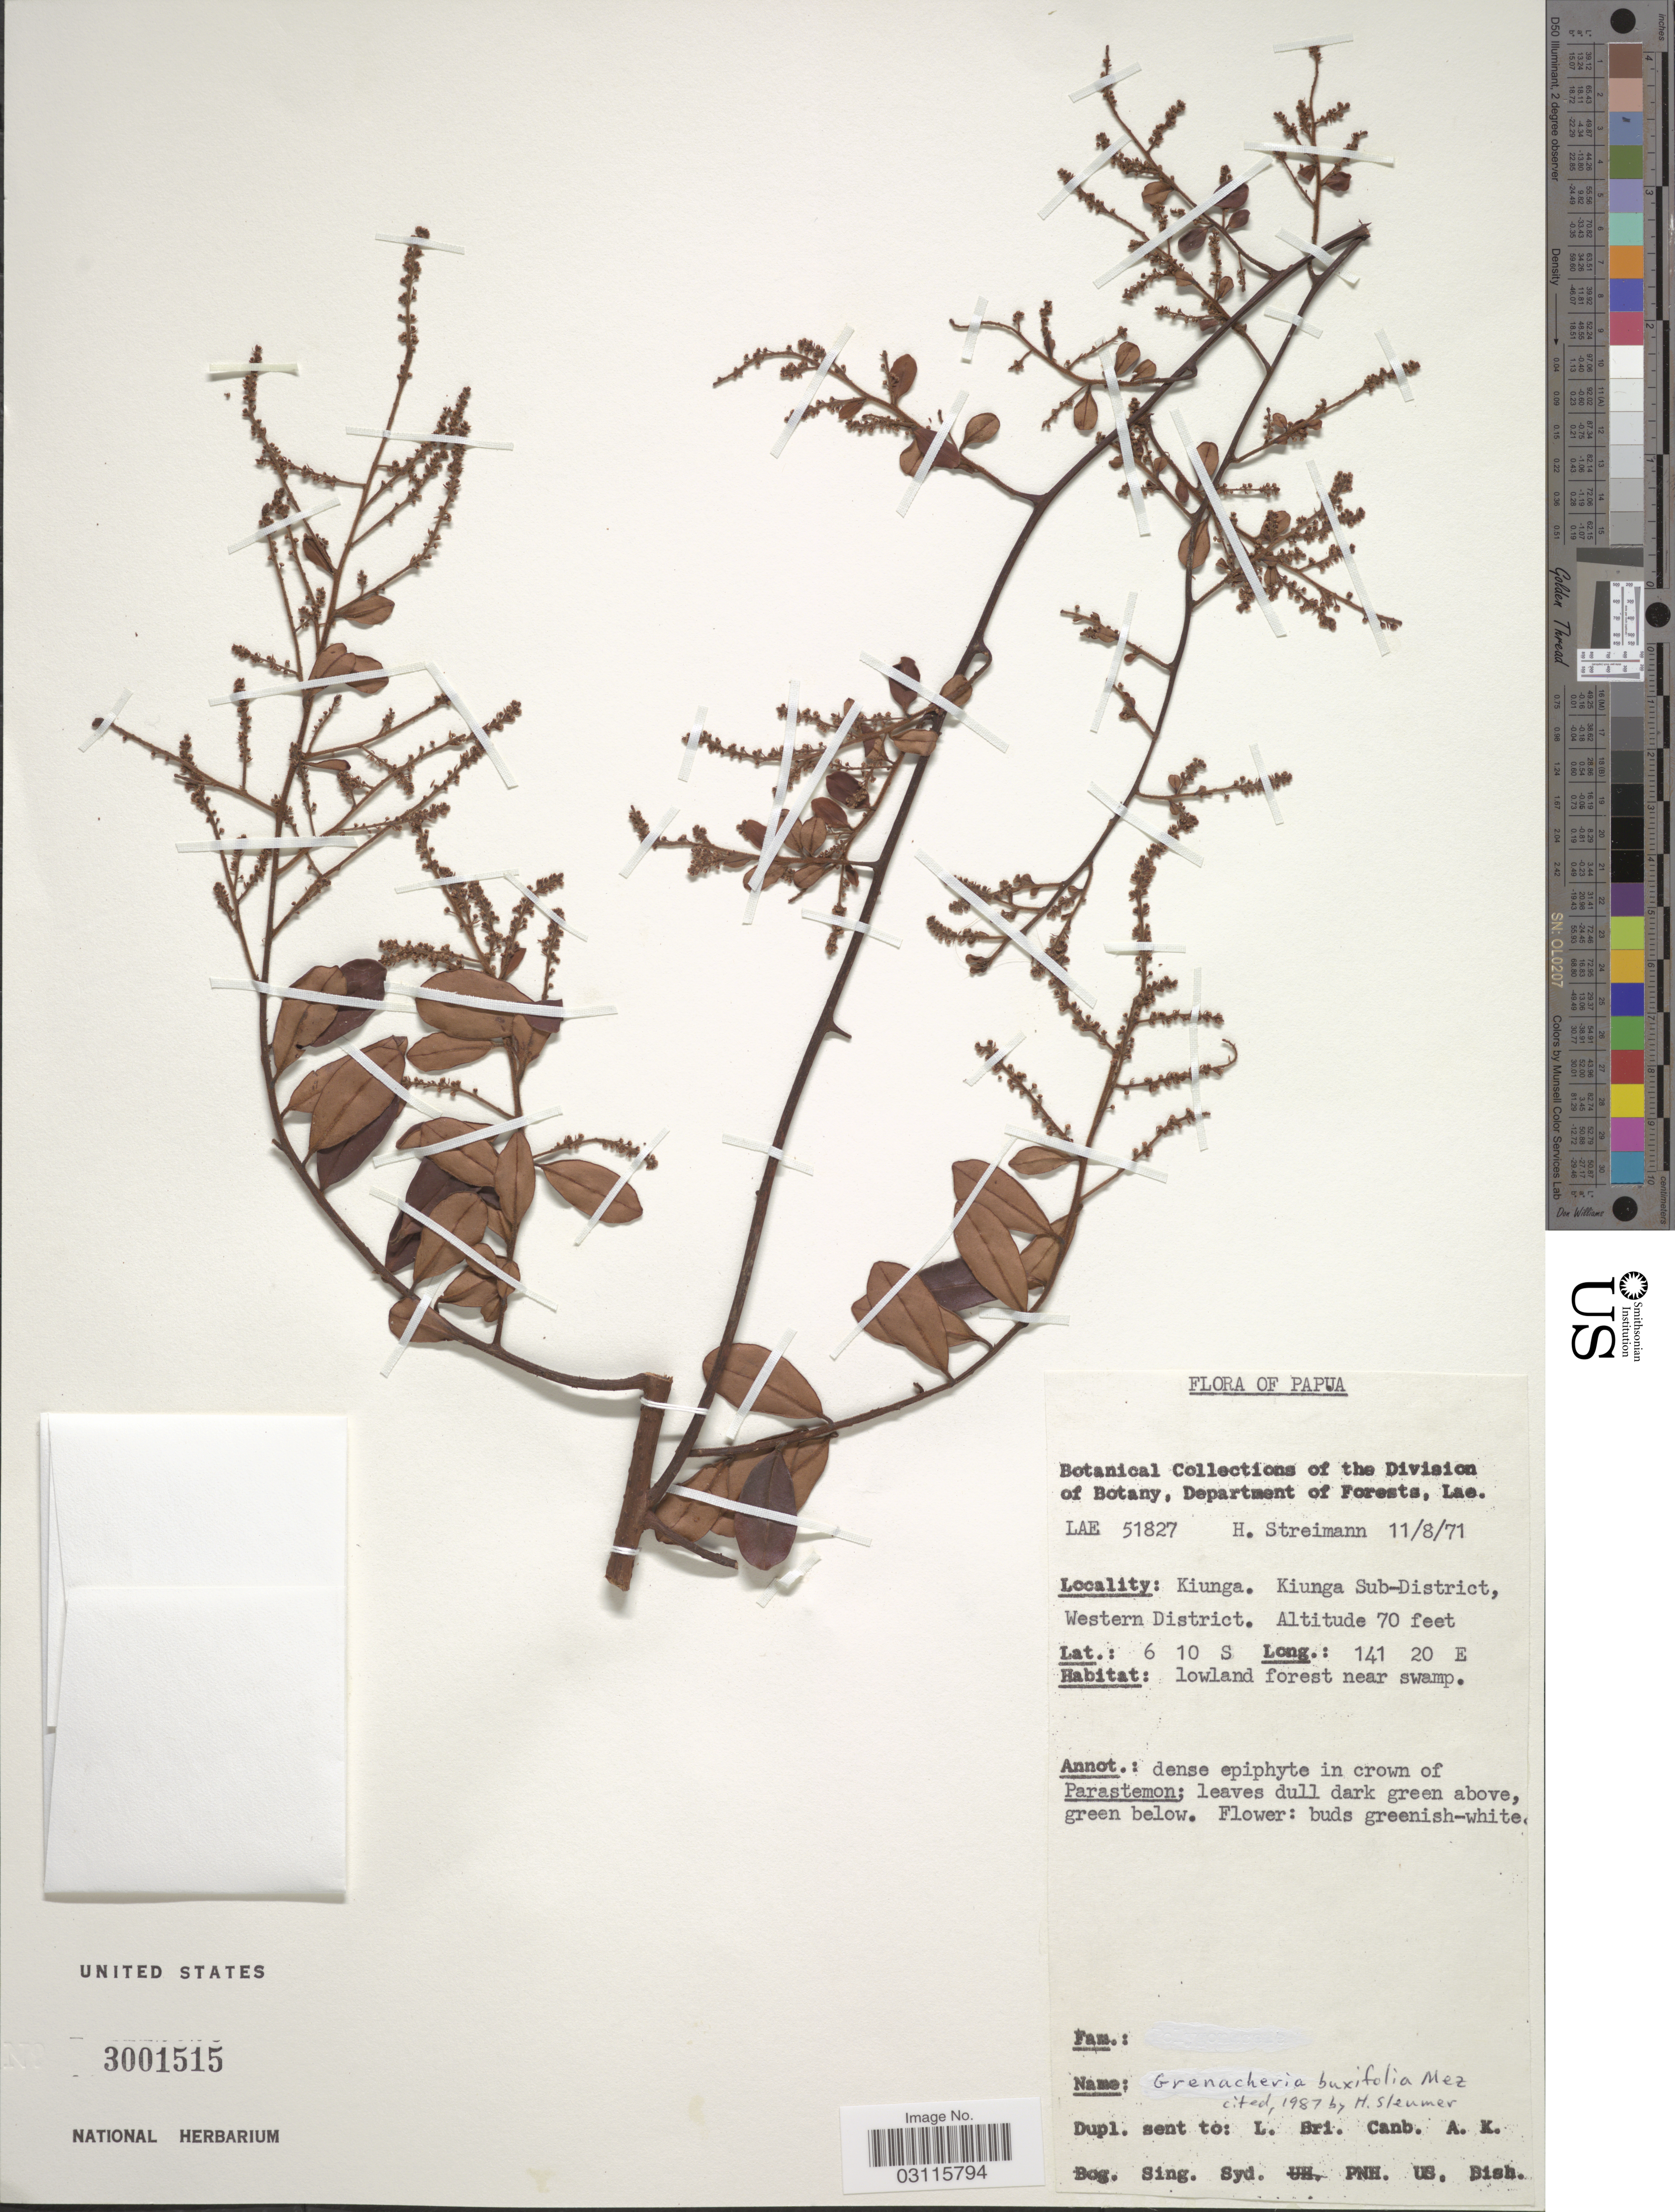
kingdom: Plantae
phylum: Tracheophyta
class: Magnoliopsida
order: Ericales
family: Primulaceae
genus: Grenacheria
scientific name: Grenacheria buxifolia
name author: Mez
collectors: H. Streimann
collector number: LAE 51827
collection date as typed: Transcribed d/m/y: 11/8/71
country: Papua New Guinea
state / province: Manus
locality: Kiunga. Kiunga Sub-District, Western District.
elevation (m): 21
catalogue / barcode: US 3001515